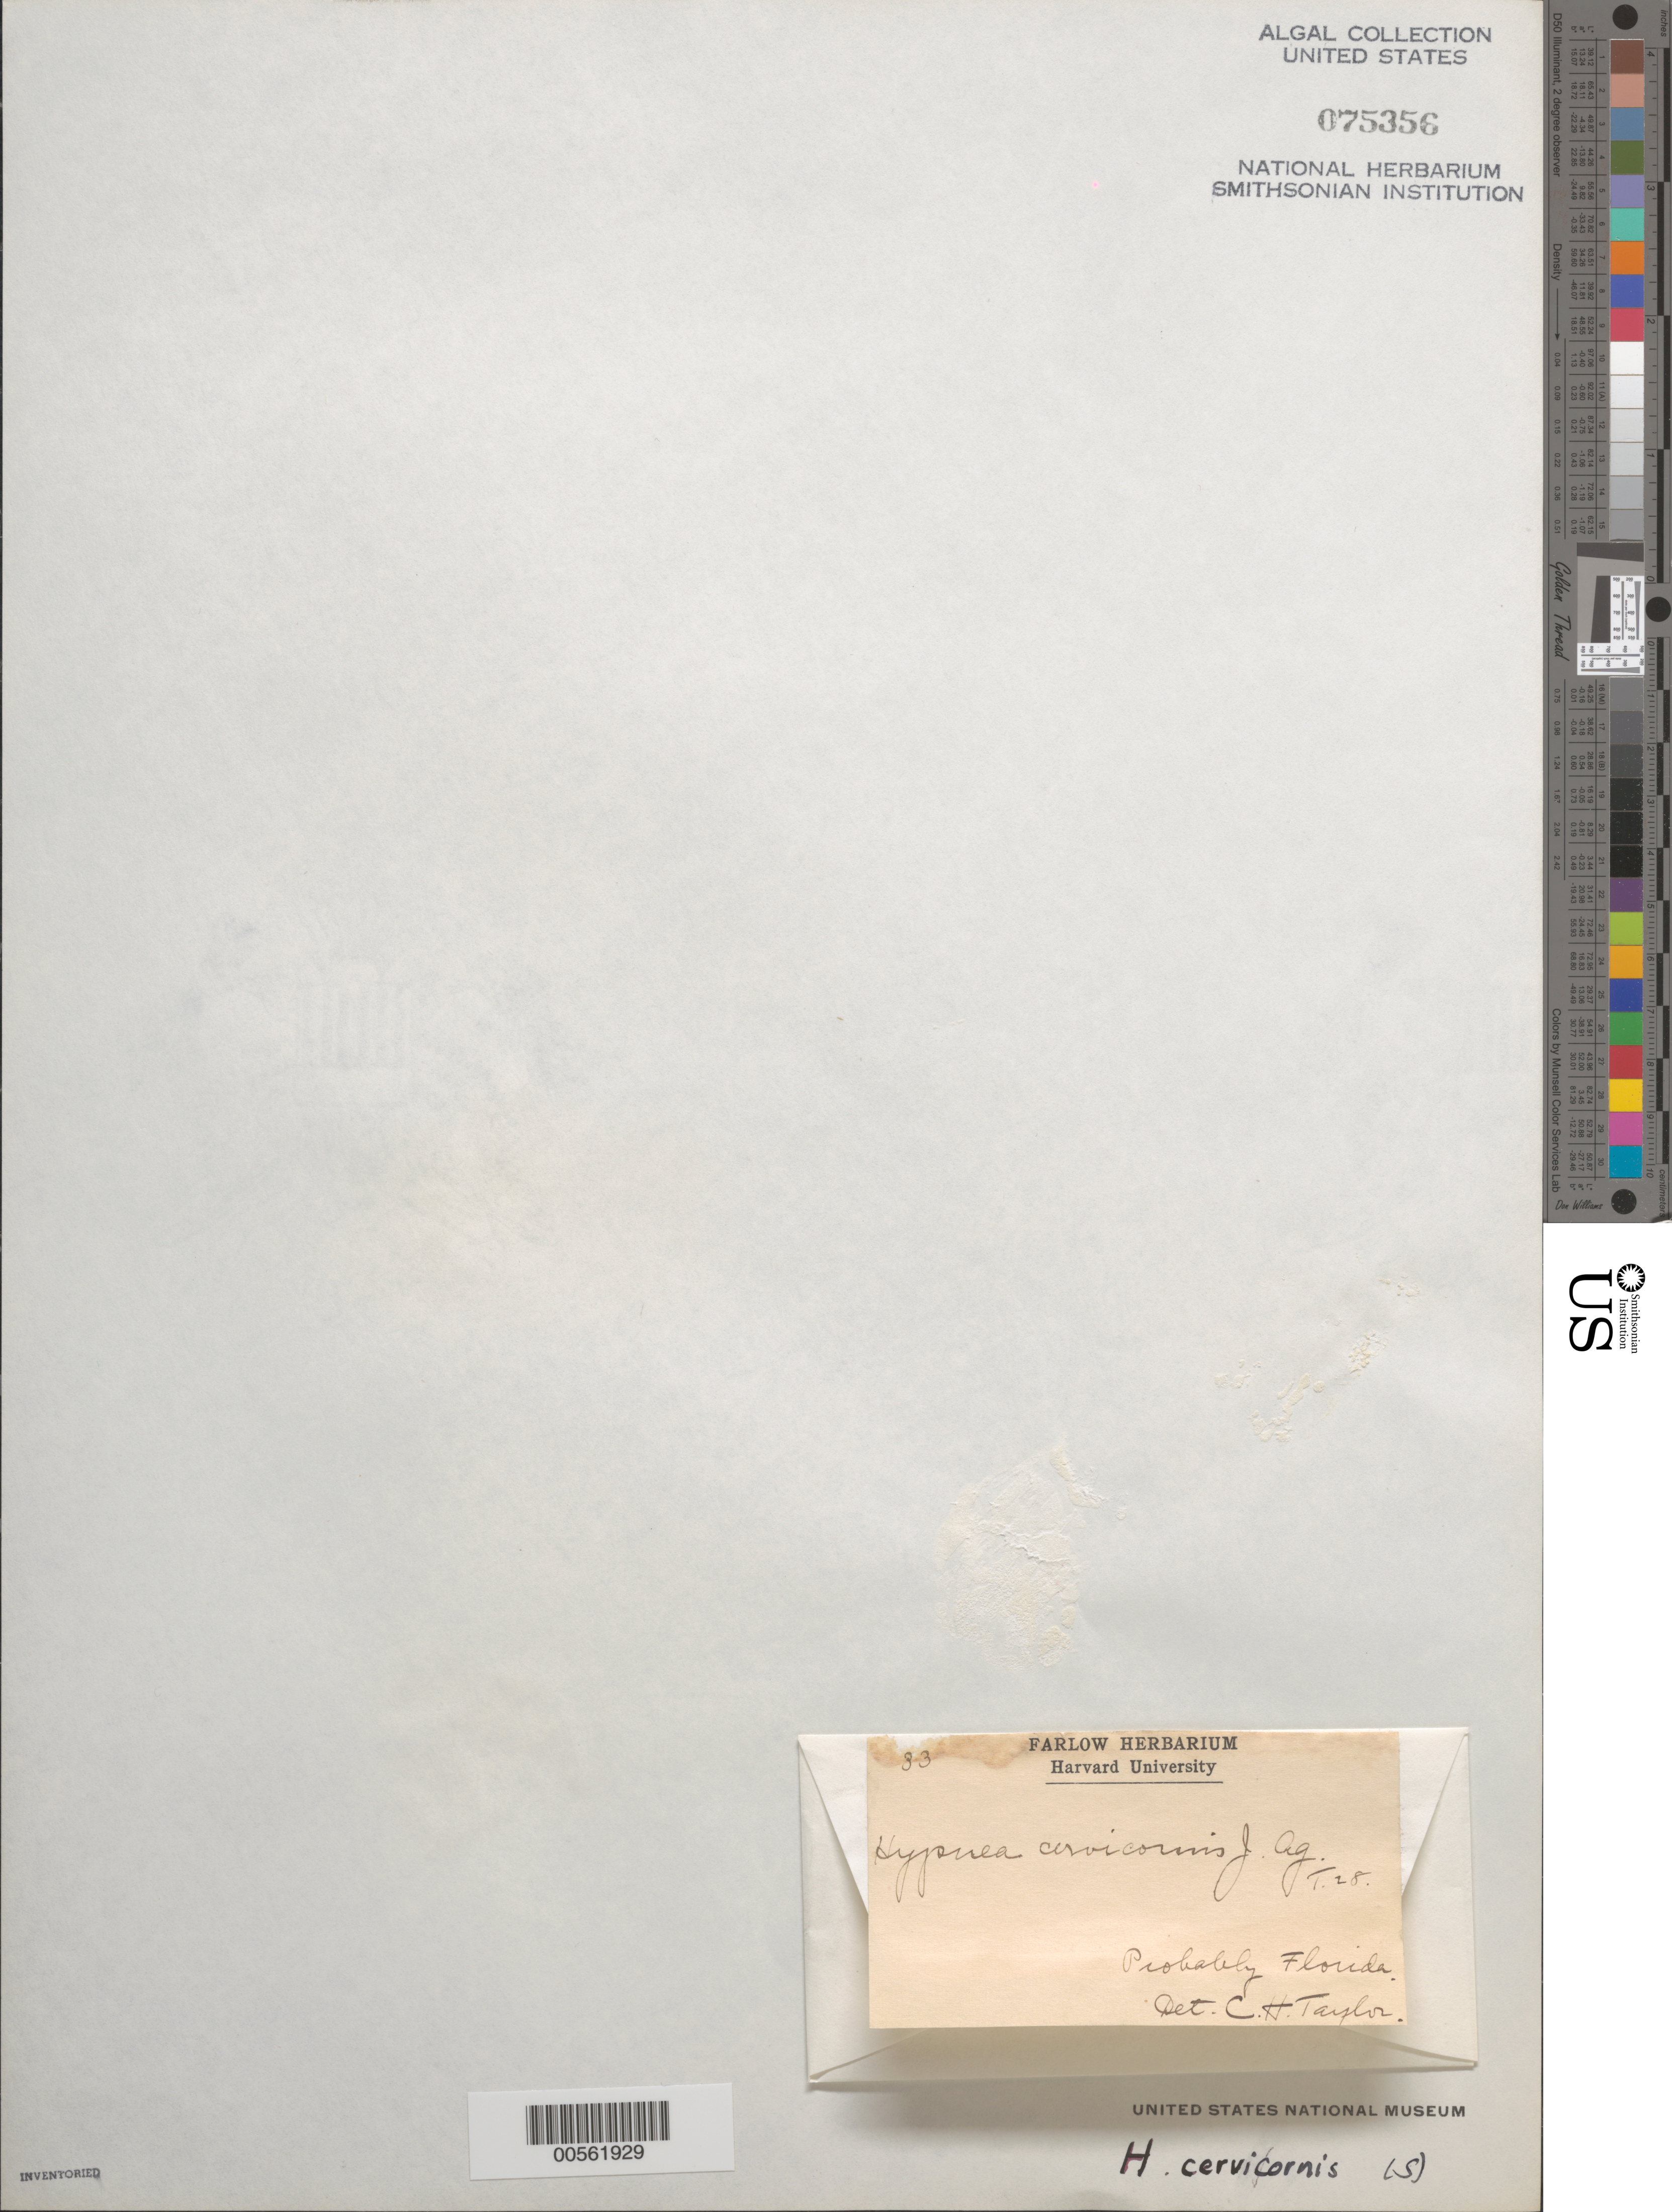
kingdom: Plantae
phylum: Rhodophyta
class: Florideophyceae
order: Gigartinales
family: Cystocloniaceae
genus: Hypnea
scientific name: Hypnea cervicornis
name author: J. Agardh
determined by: Taylor, C. H.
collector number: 33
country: United States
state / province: Florida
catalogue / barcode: US 75356